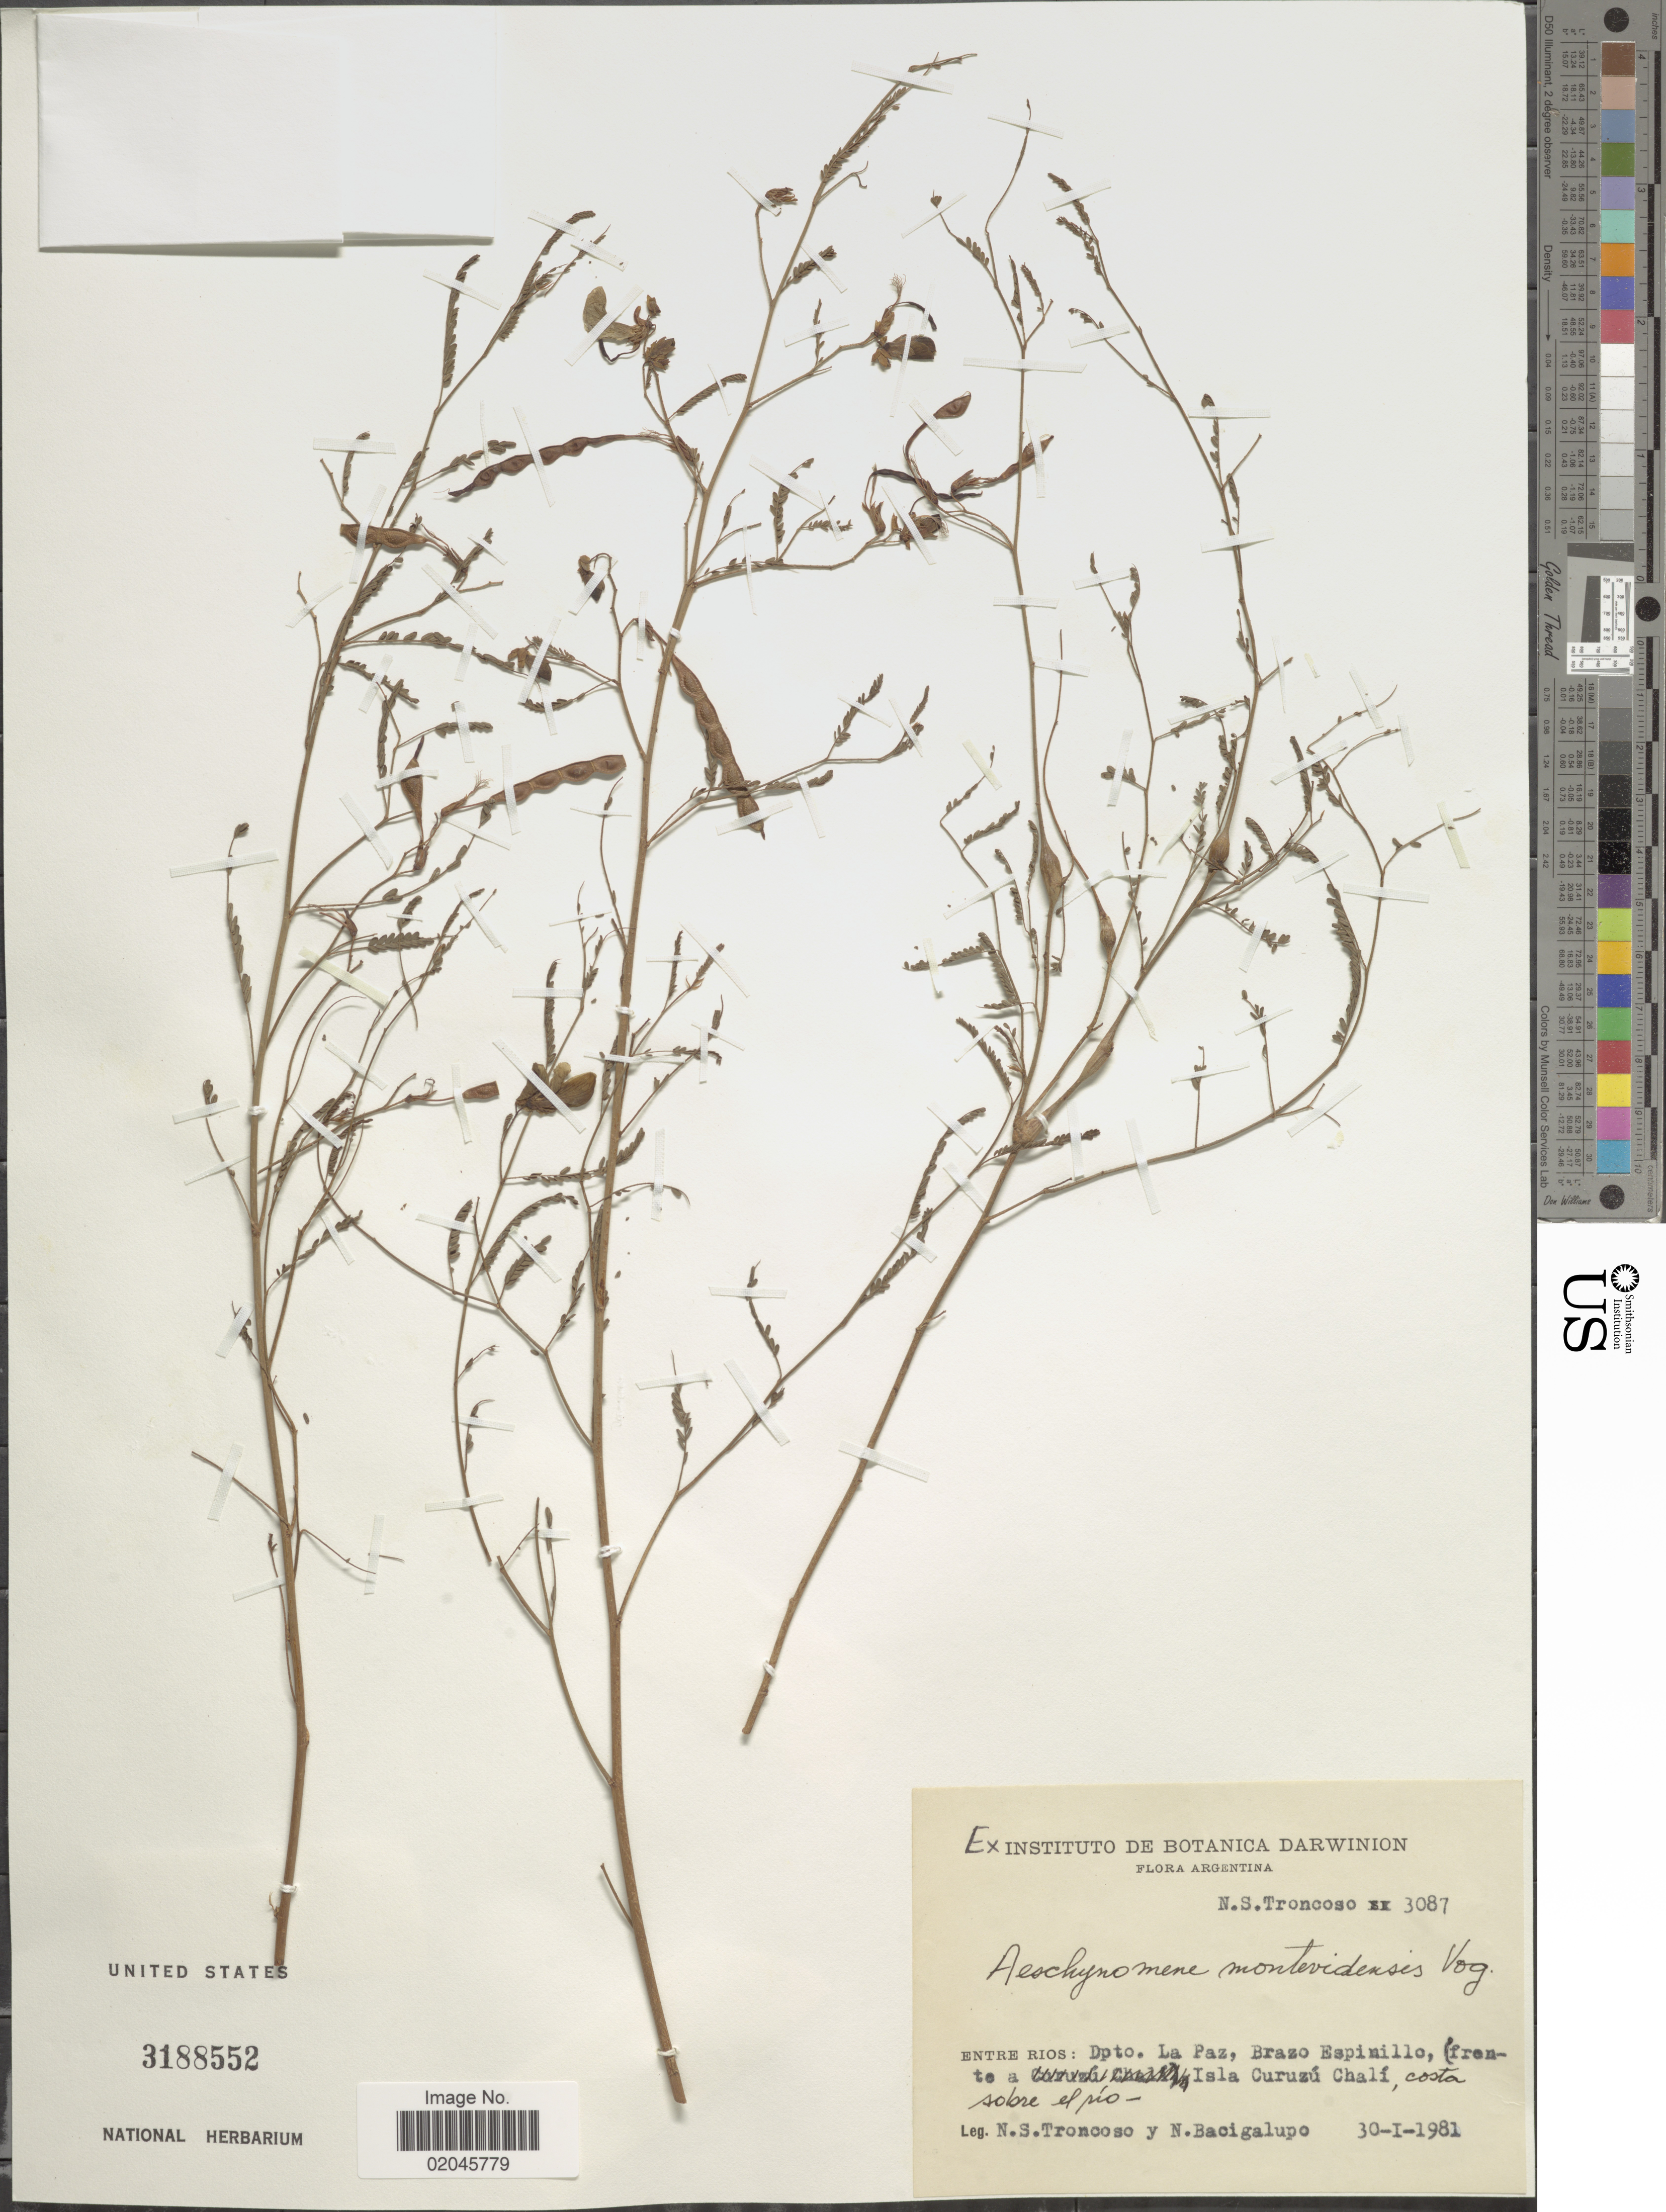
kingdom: Plantae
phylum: Tracheophyta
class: Magnoliopsida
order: Fabales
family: Fabaceae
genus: Aeschynomene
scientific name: Aeschynomene montevidensis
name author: Vogel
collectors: N. Troncoso & N. M. Bacigalupo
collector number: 3087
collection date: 1981-01-30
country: Argentina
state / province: Entre Rios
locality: Dpto. La Paz, Brazo Espinillo (frequente Isla Curuzu Chali, costa sobre el rio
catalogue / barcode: US 3188552